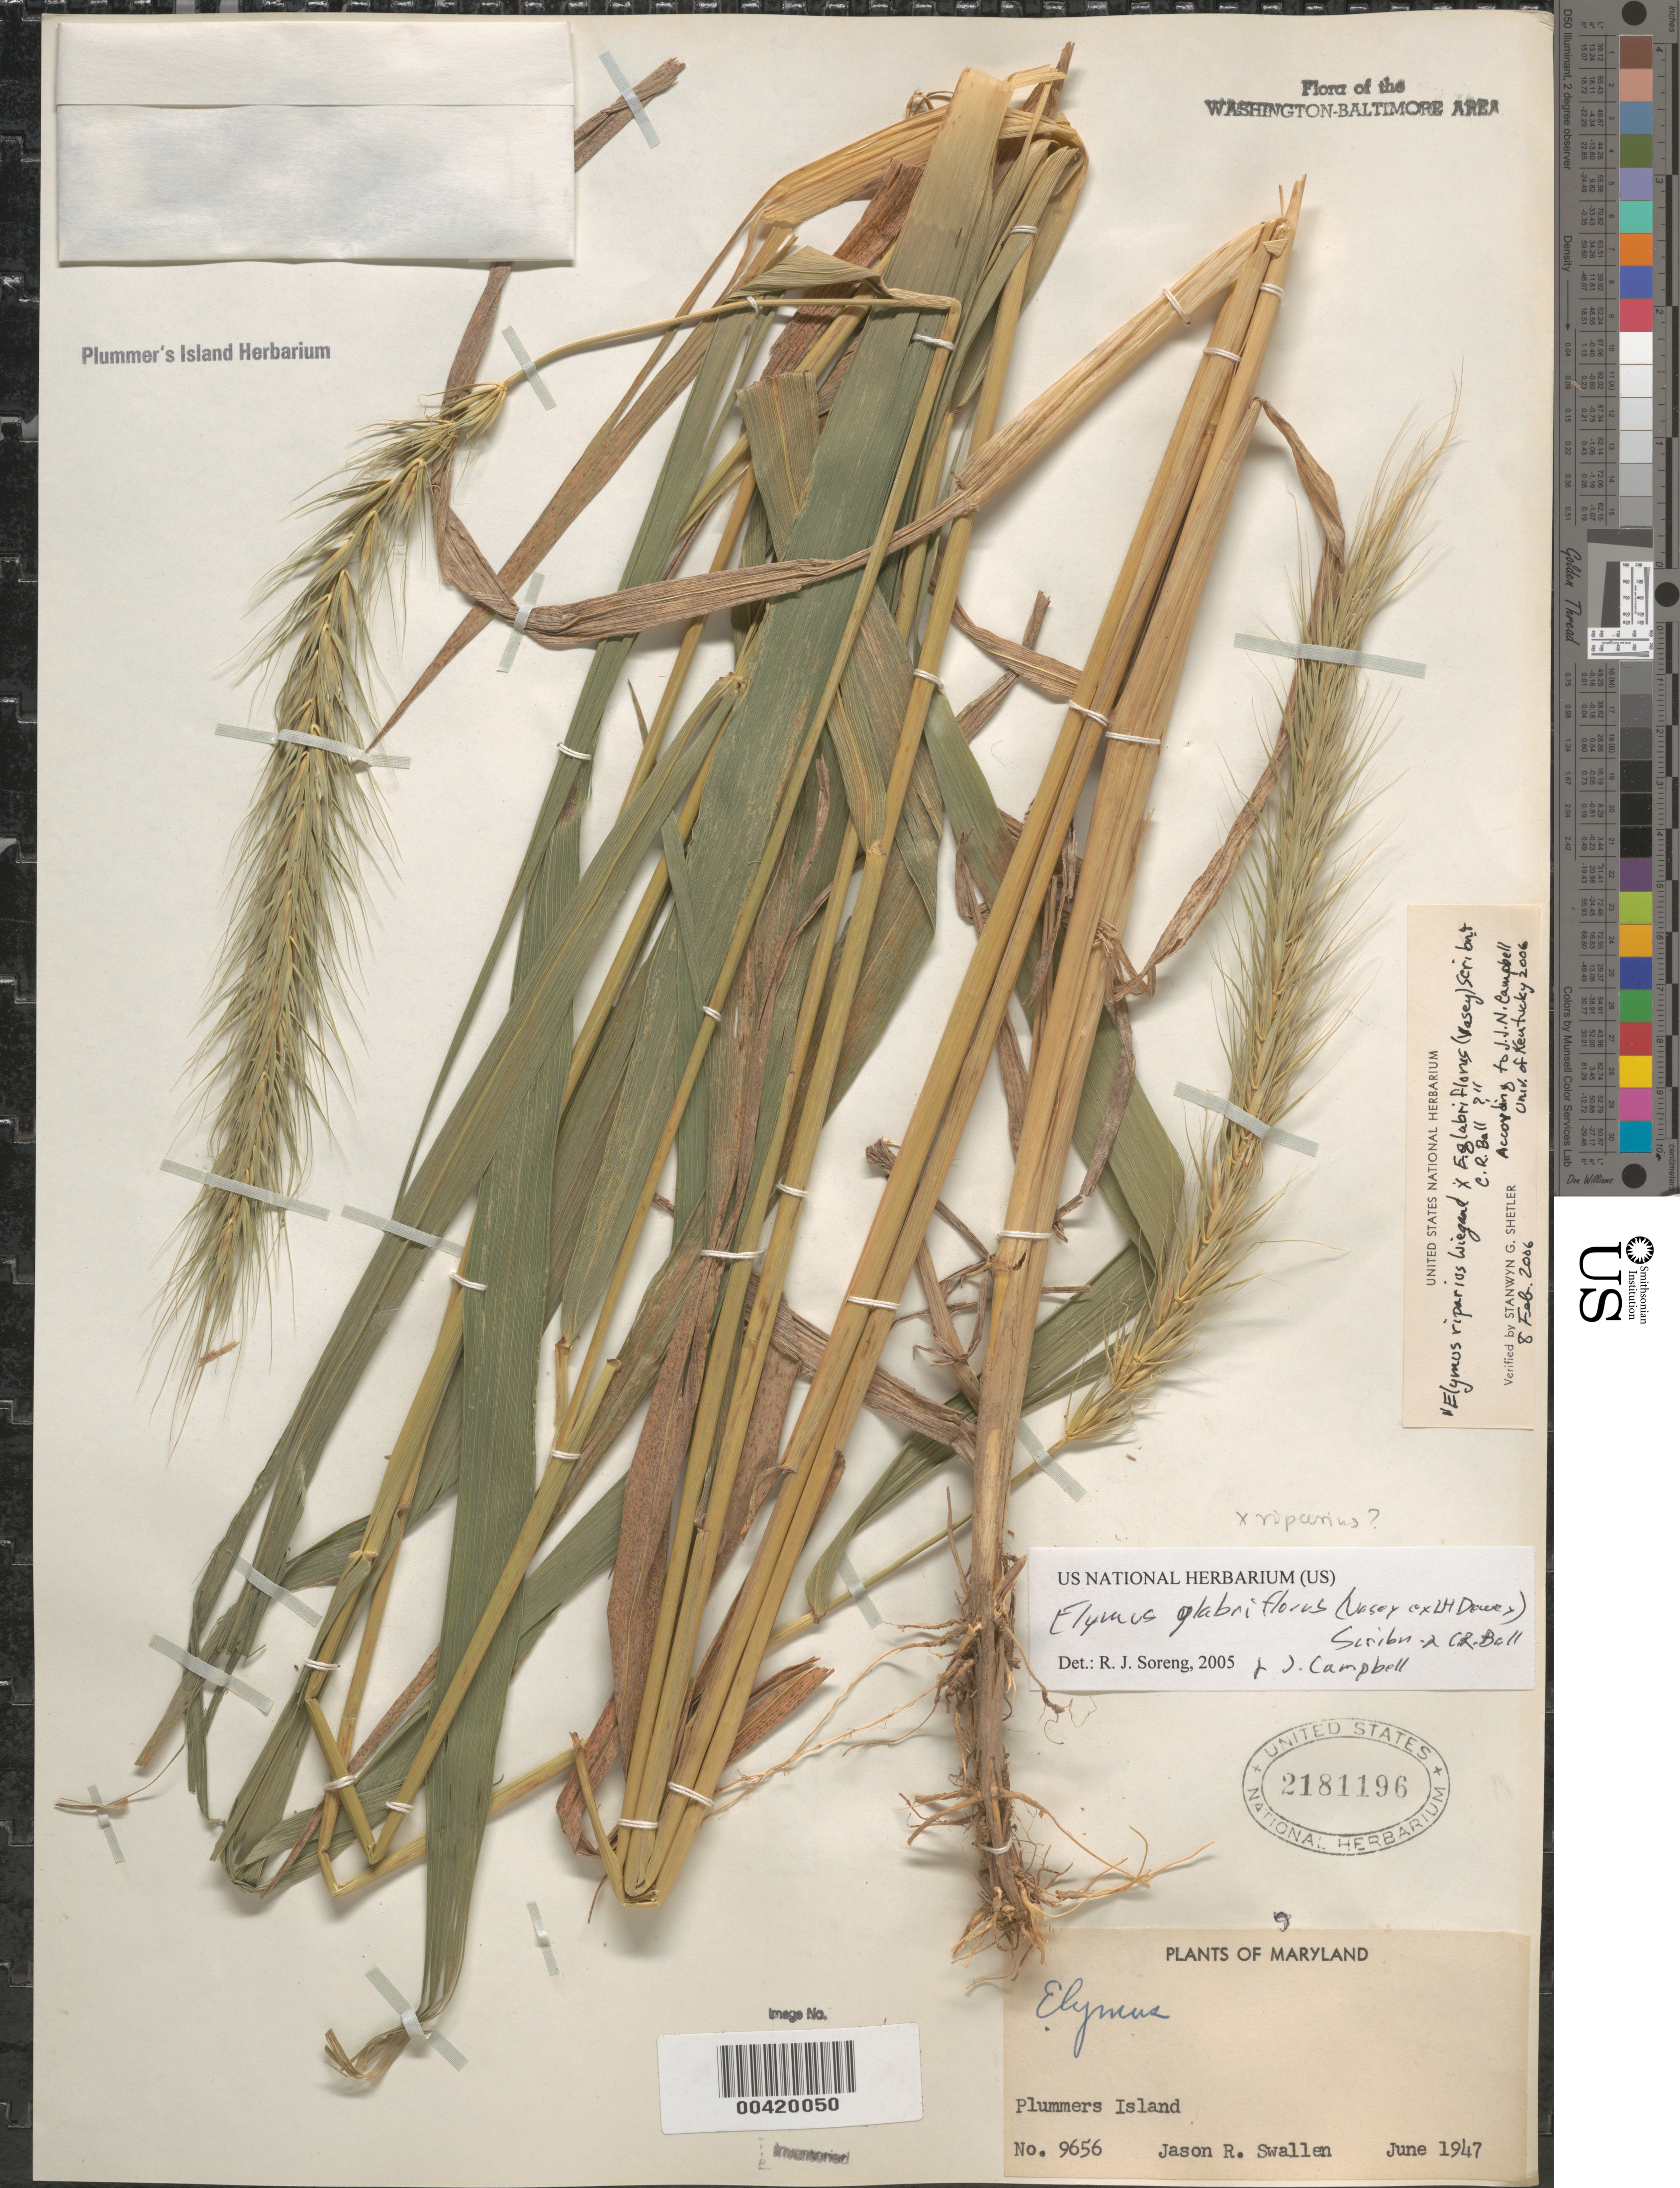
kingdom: Plantae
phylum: Tracheophyta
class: Liliopsida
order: Poales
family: Poaceae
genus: Elymus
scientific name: Elymus glabriflorus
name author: (Vasey ex L.H. Dewey) Scribn. & C.R. Ball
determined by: Soreng, Robert J., Research Associate (BOT), Smithsonian Institution - National Museum of Natural History (UNITED STATES)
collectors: J. R. Swallen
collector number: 9656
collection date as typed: Jun 1947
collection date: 1947-06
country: United States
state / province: Maryland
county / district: Montgomery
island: Plummers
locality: Plummer's Island C. & O. Canal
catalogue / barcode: US 2181196